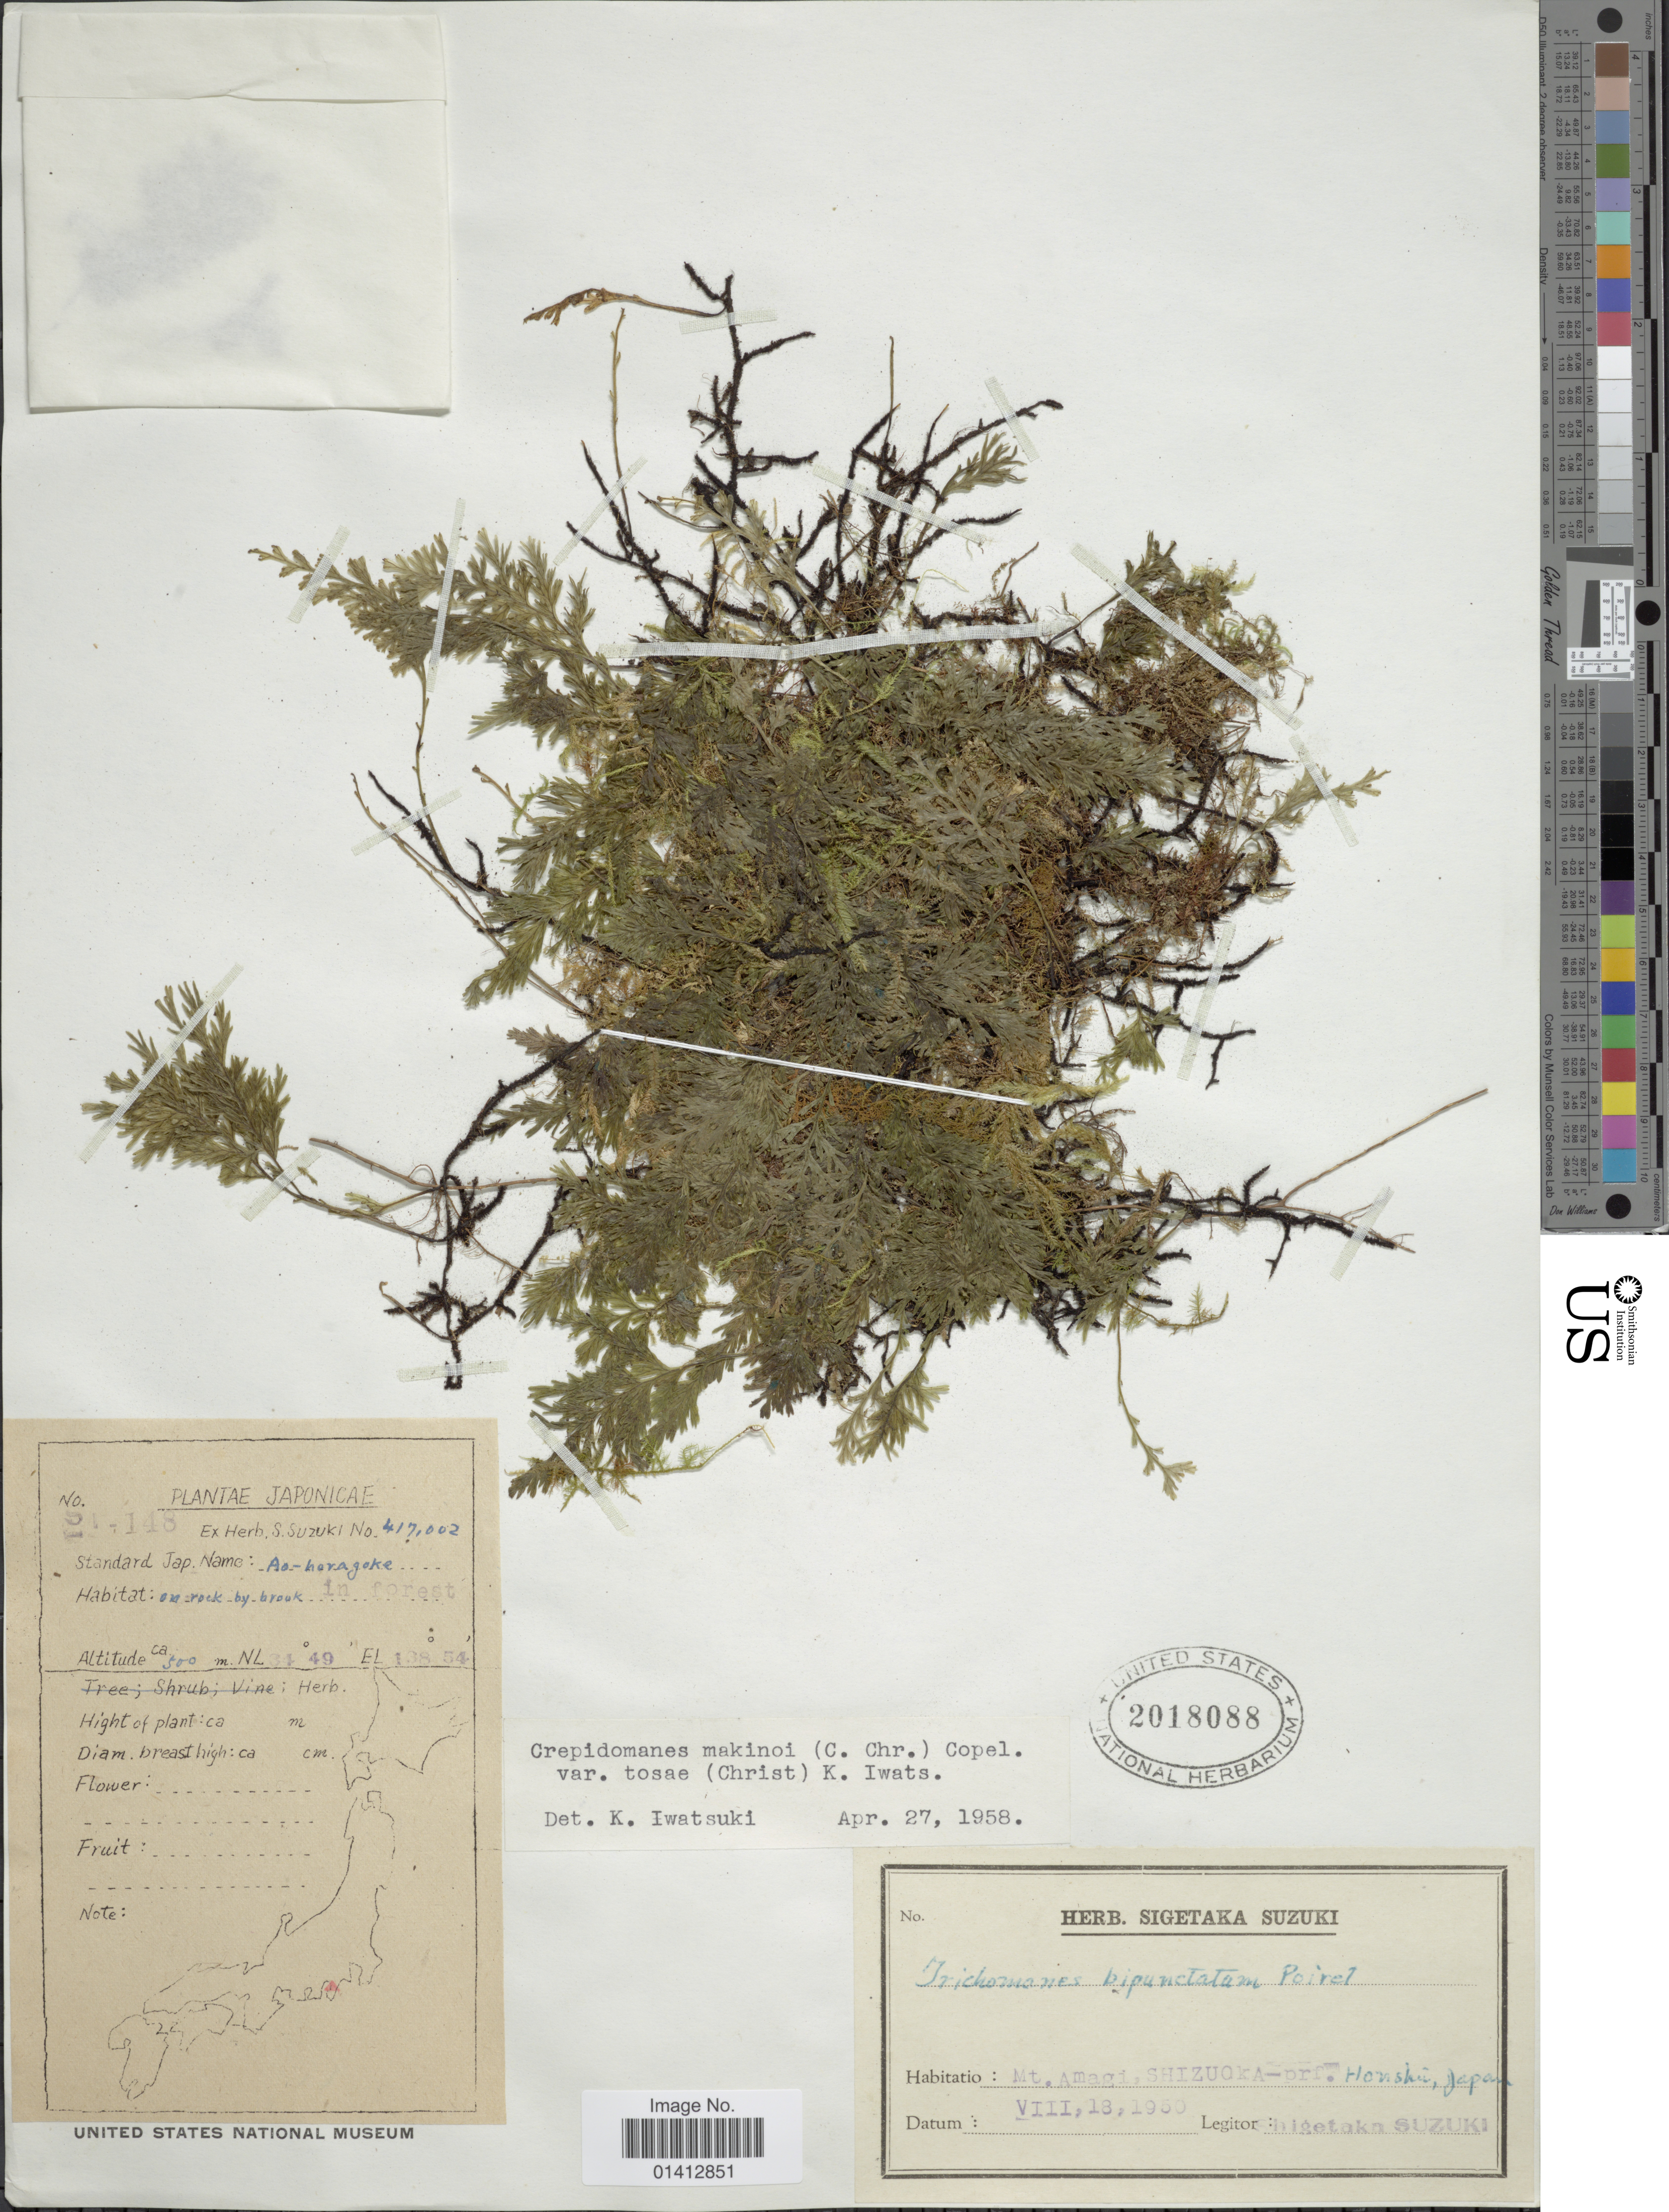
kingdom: Plantae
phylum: Tracheophyta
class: Polypodiopsida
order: Hymenophyllales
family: Hymenophyllaceae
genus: Crepidomanes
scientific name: Crepidomanes makinoi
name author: (C. Chr.) Copel.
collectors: H. Suzuki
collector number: SI-148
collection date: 1960-08-18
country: Japan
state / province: Sizuoka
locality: Mt Amagi, Honshu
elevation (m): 500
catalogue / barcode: US 2018088